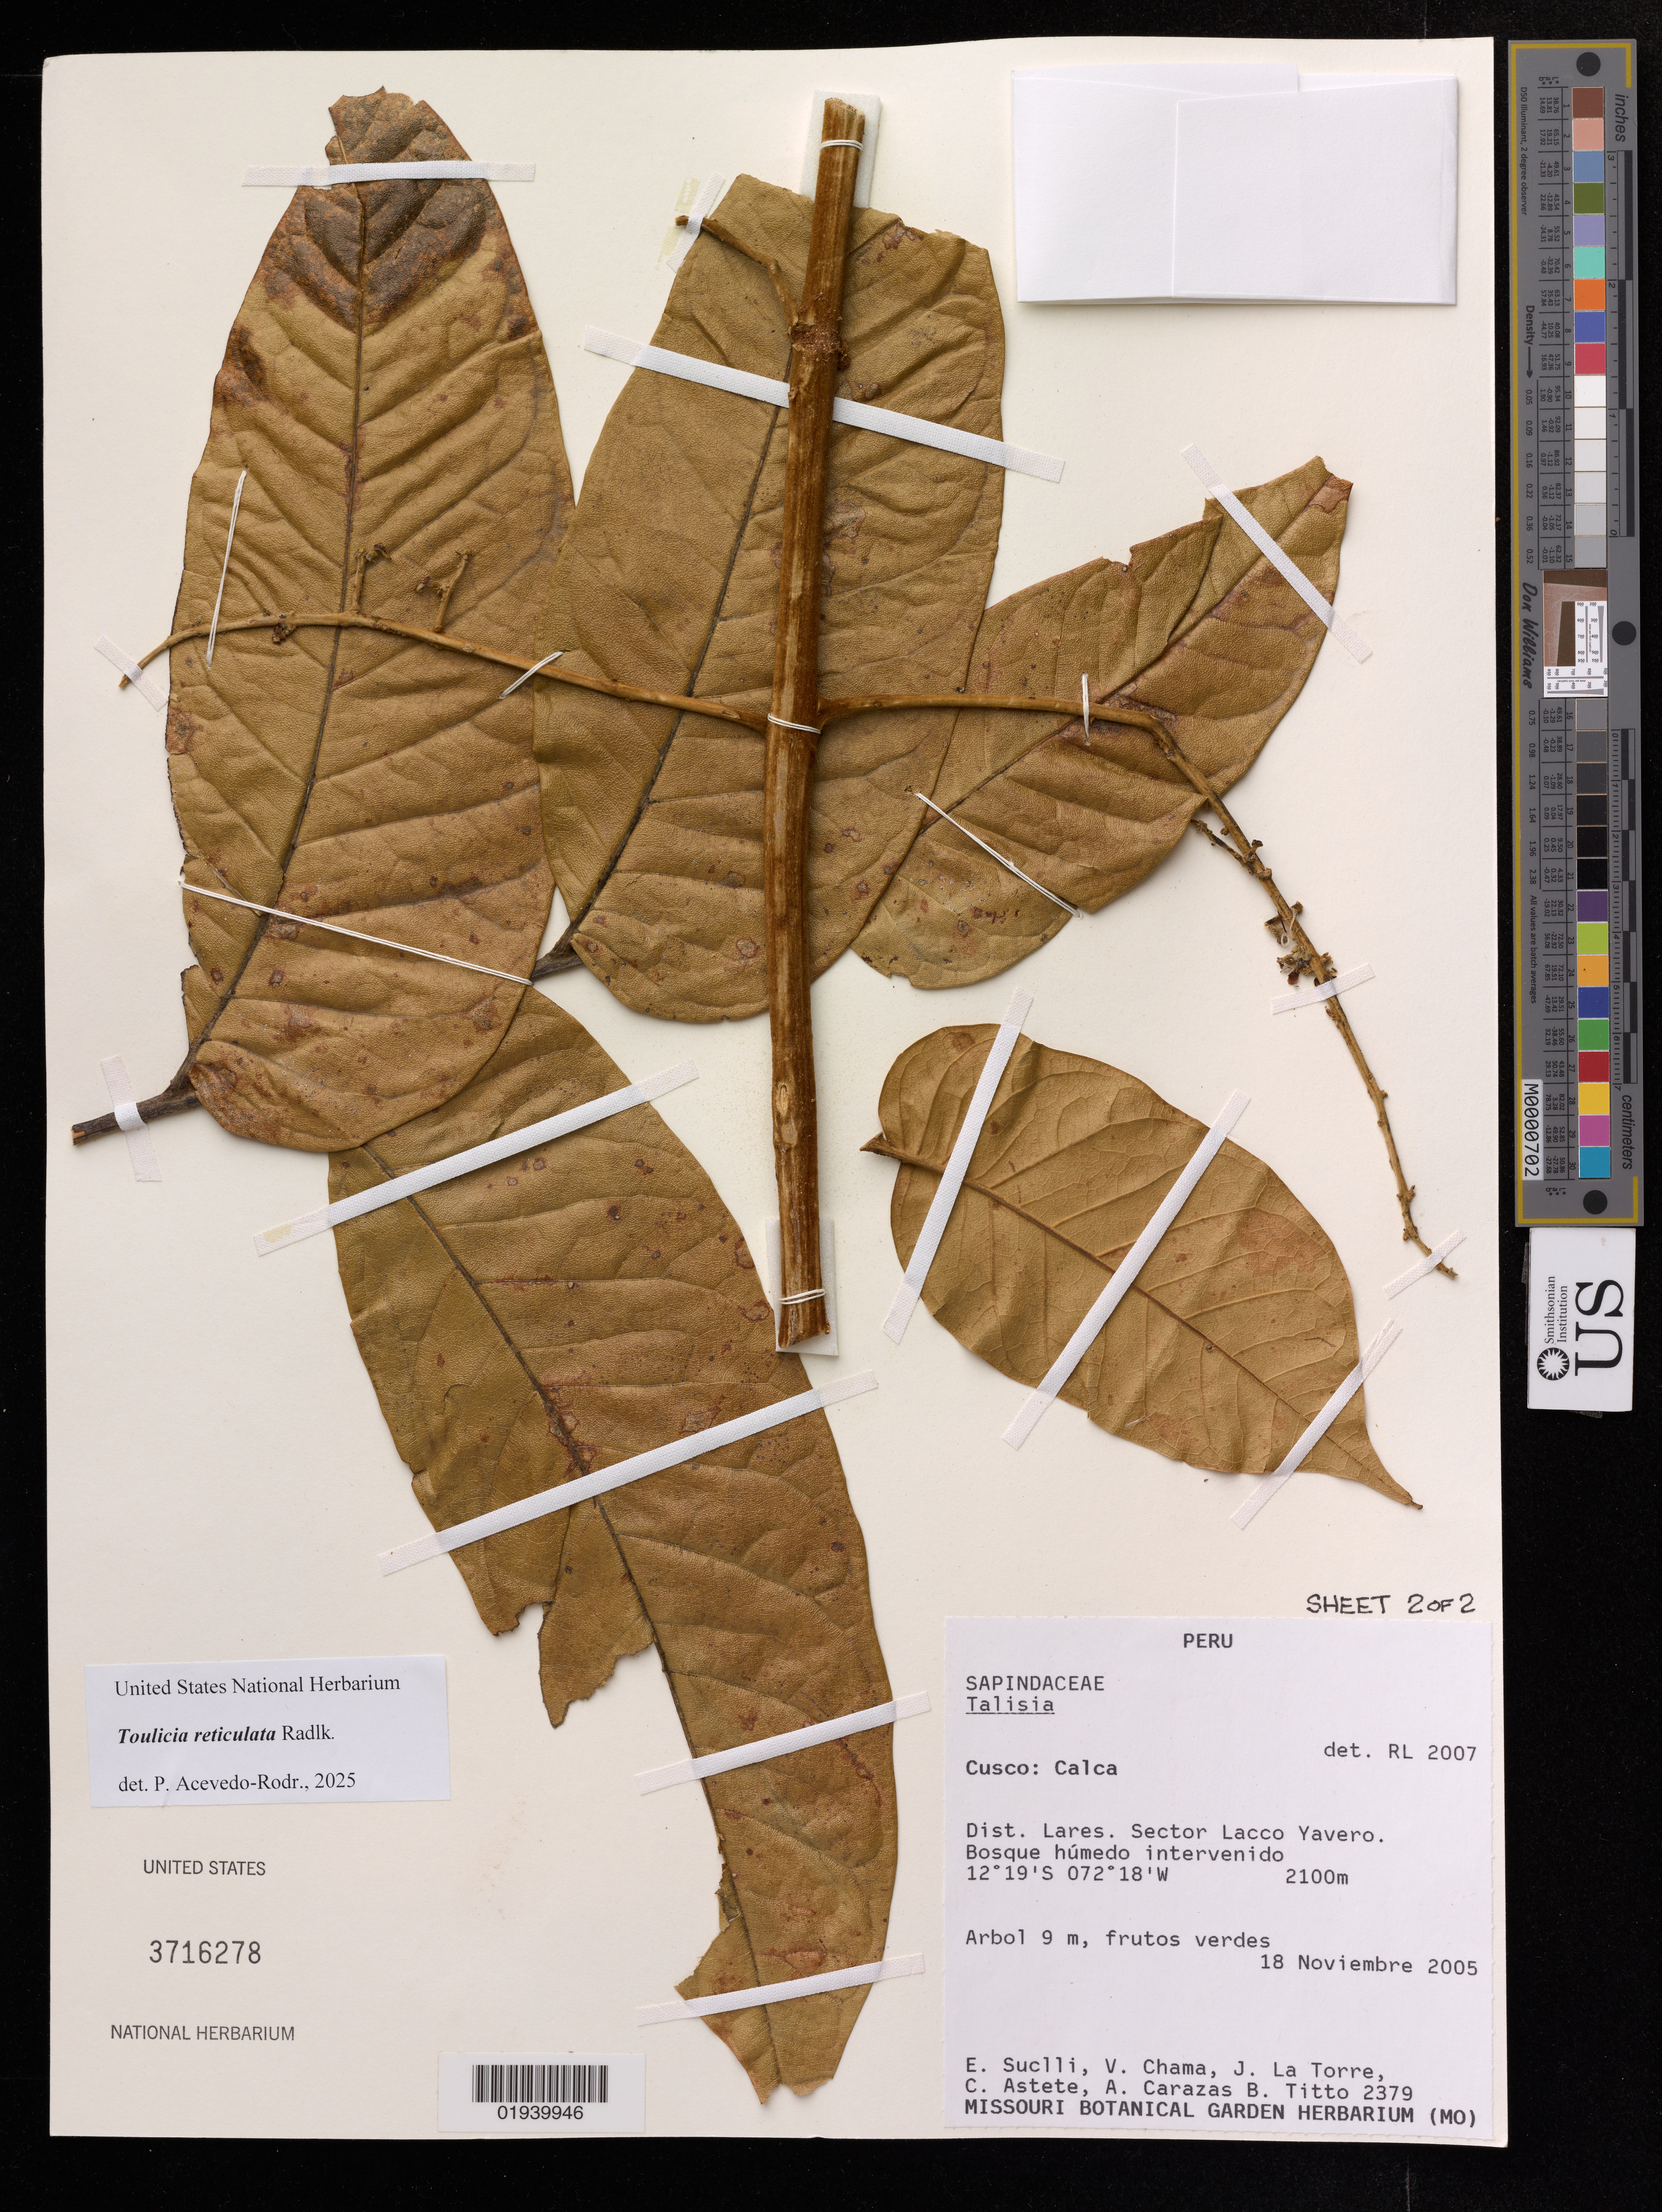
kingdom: Plantae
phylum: Tracheophyta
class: Magnoliopsida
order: Sapindales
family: Sapindaceae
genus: Toulicia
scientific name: Toulicia reticulata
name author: Radlk.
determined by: Acevedo-Rodriguez, P., (US), Smithsonian Institution - National Museum of Natural History (UNITED STATES)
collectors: E. Suclli, V. Chama, J. La Torre, C. Astete, A. Carazas & B. Titto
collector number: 2379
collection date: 2005-11-18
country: Peru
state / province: Cusco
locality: Calca. Dist. Lares. Sector Lacco Yavero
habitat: Bosque húmedo intervenido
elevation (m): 2100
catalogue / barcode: US 3716278